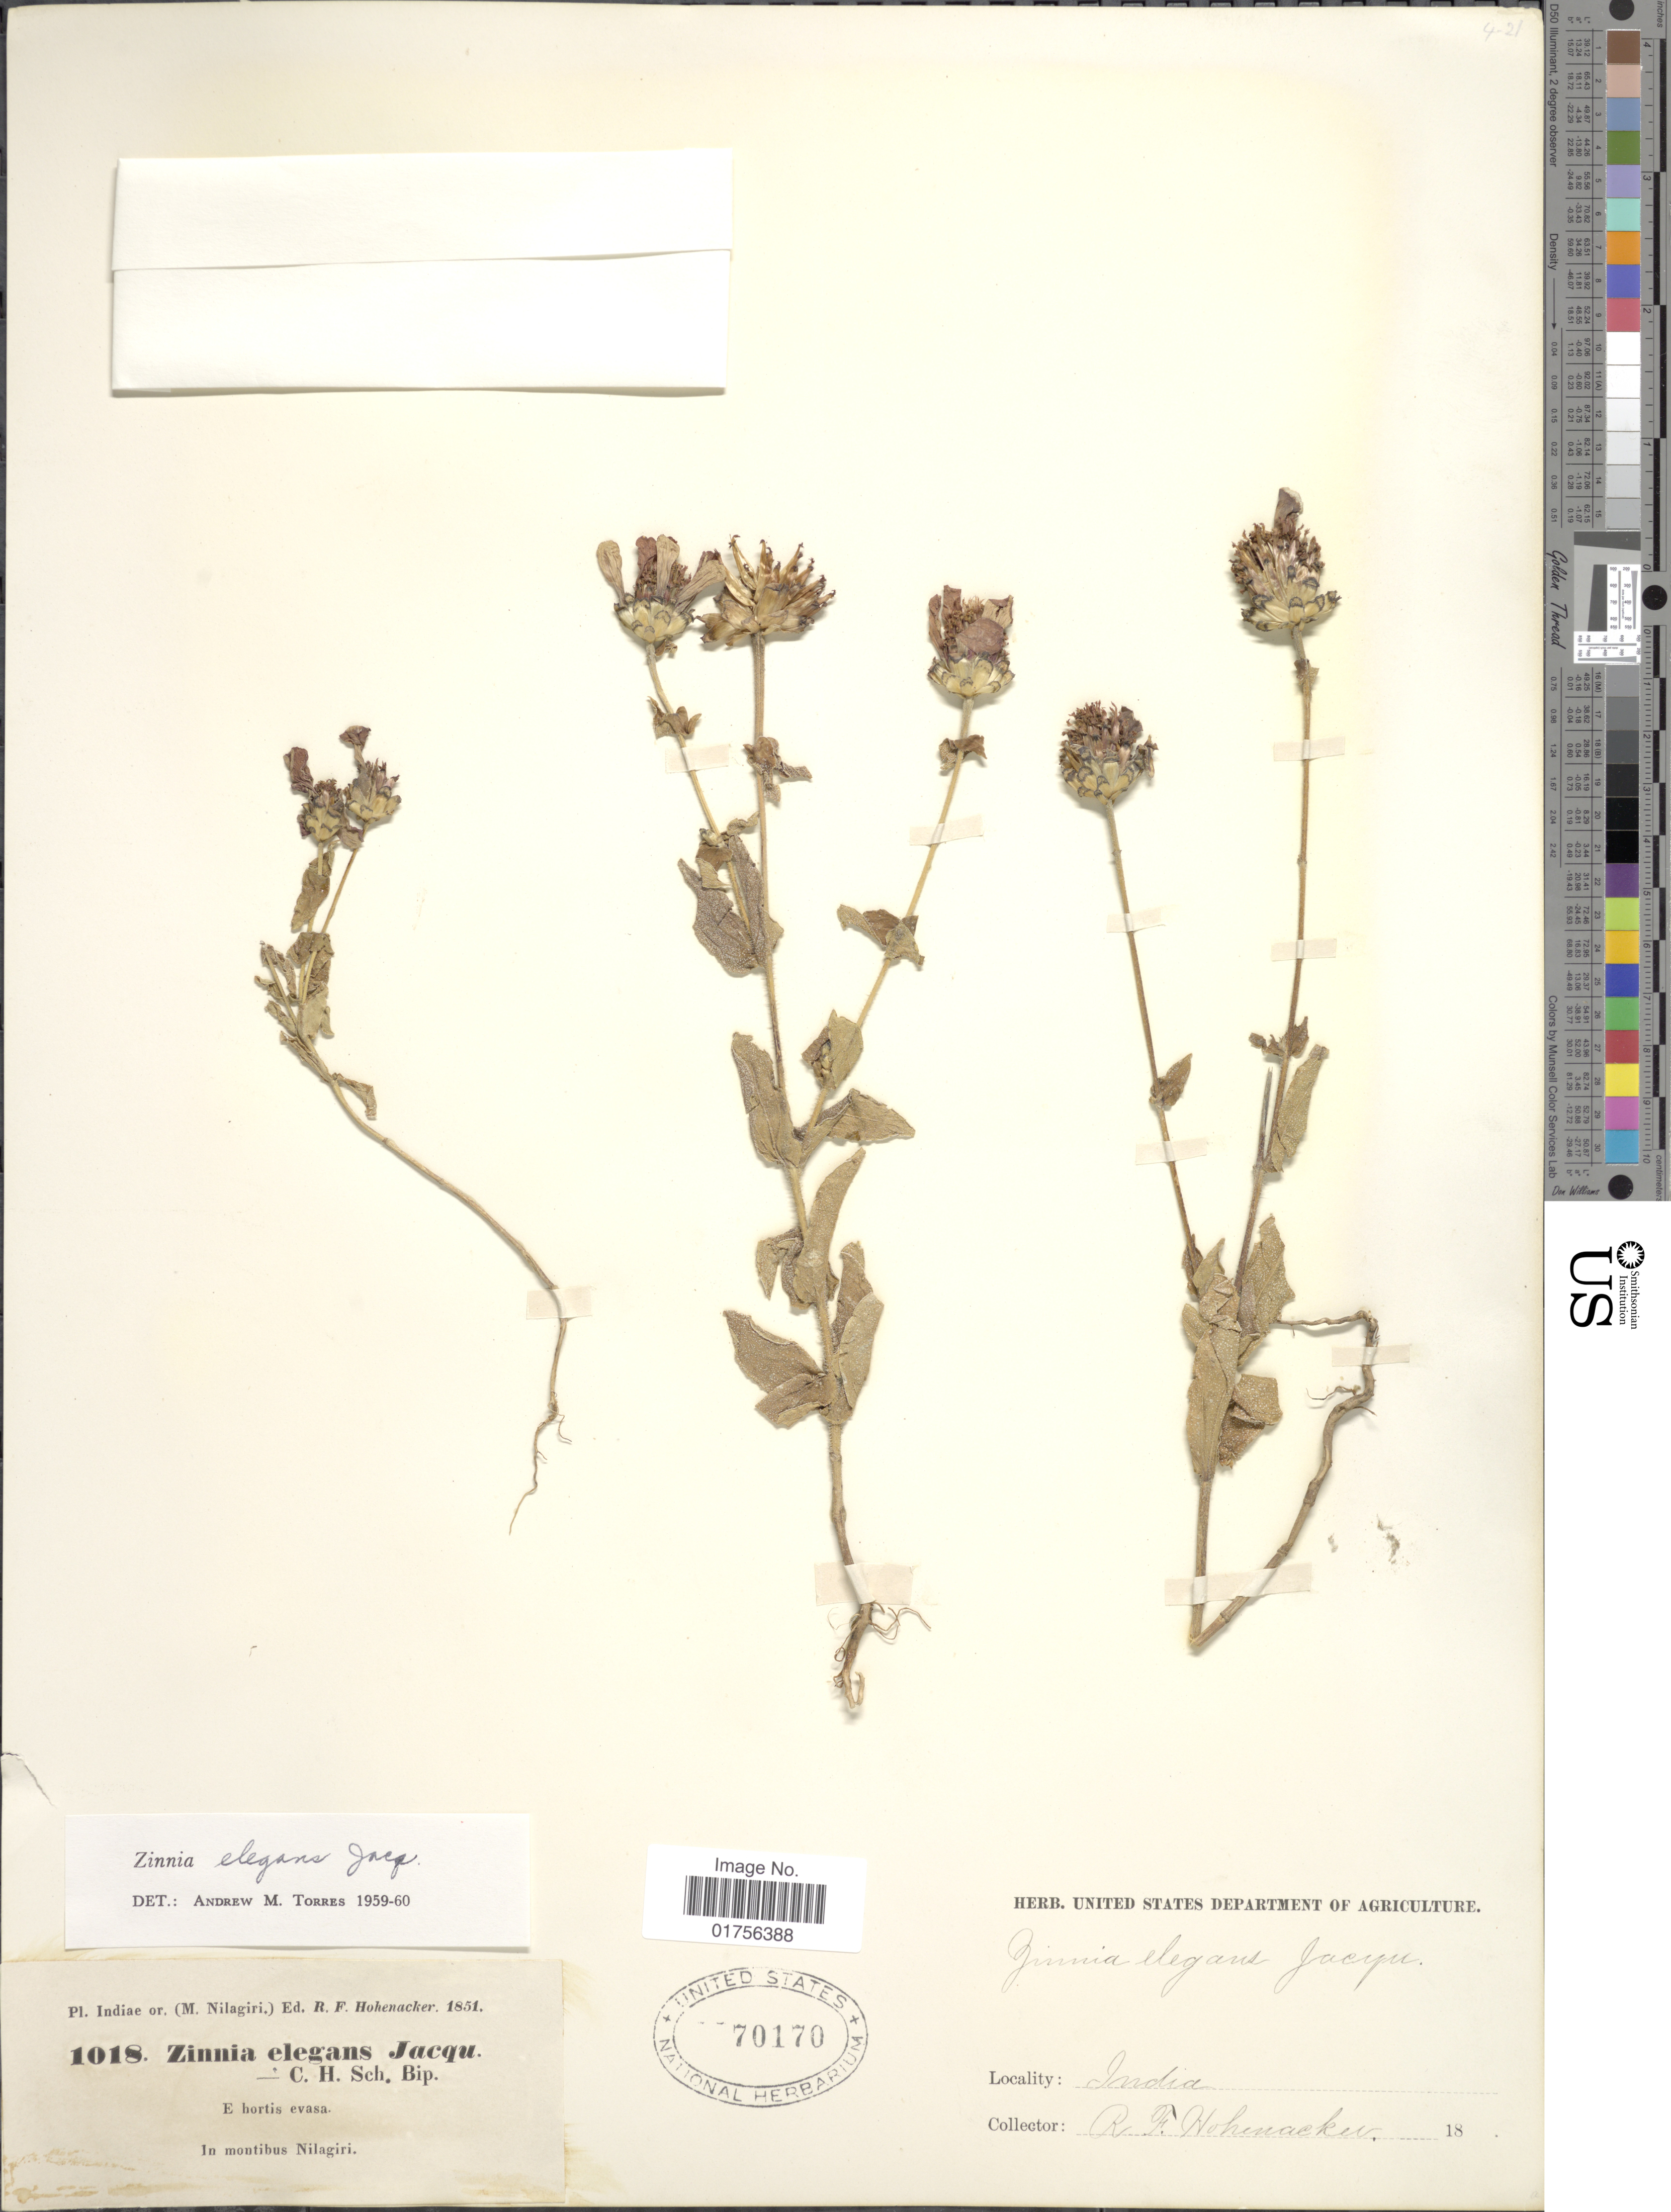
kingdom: Plantae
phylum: Tracheophyta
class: Magnoliopsida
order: Asterales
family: Asteraceae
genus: Zinnia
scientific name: Zinnia elegans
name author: Jacq.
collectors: R. F. Hohenacker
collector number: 1018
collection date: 1851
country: India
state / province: Tamil Nadu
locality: In montibus Nilagiri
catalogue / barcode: US 70170